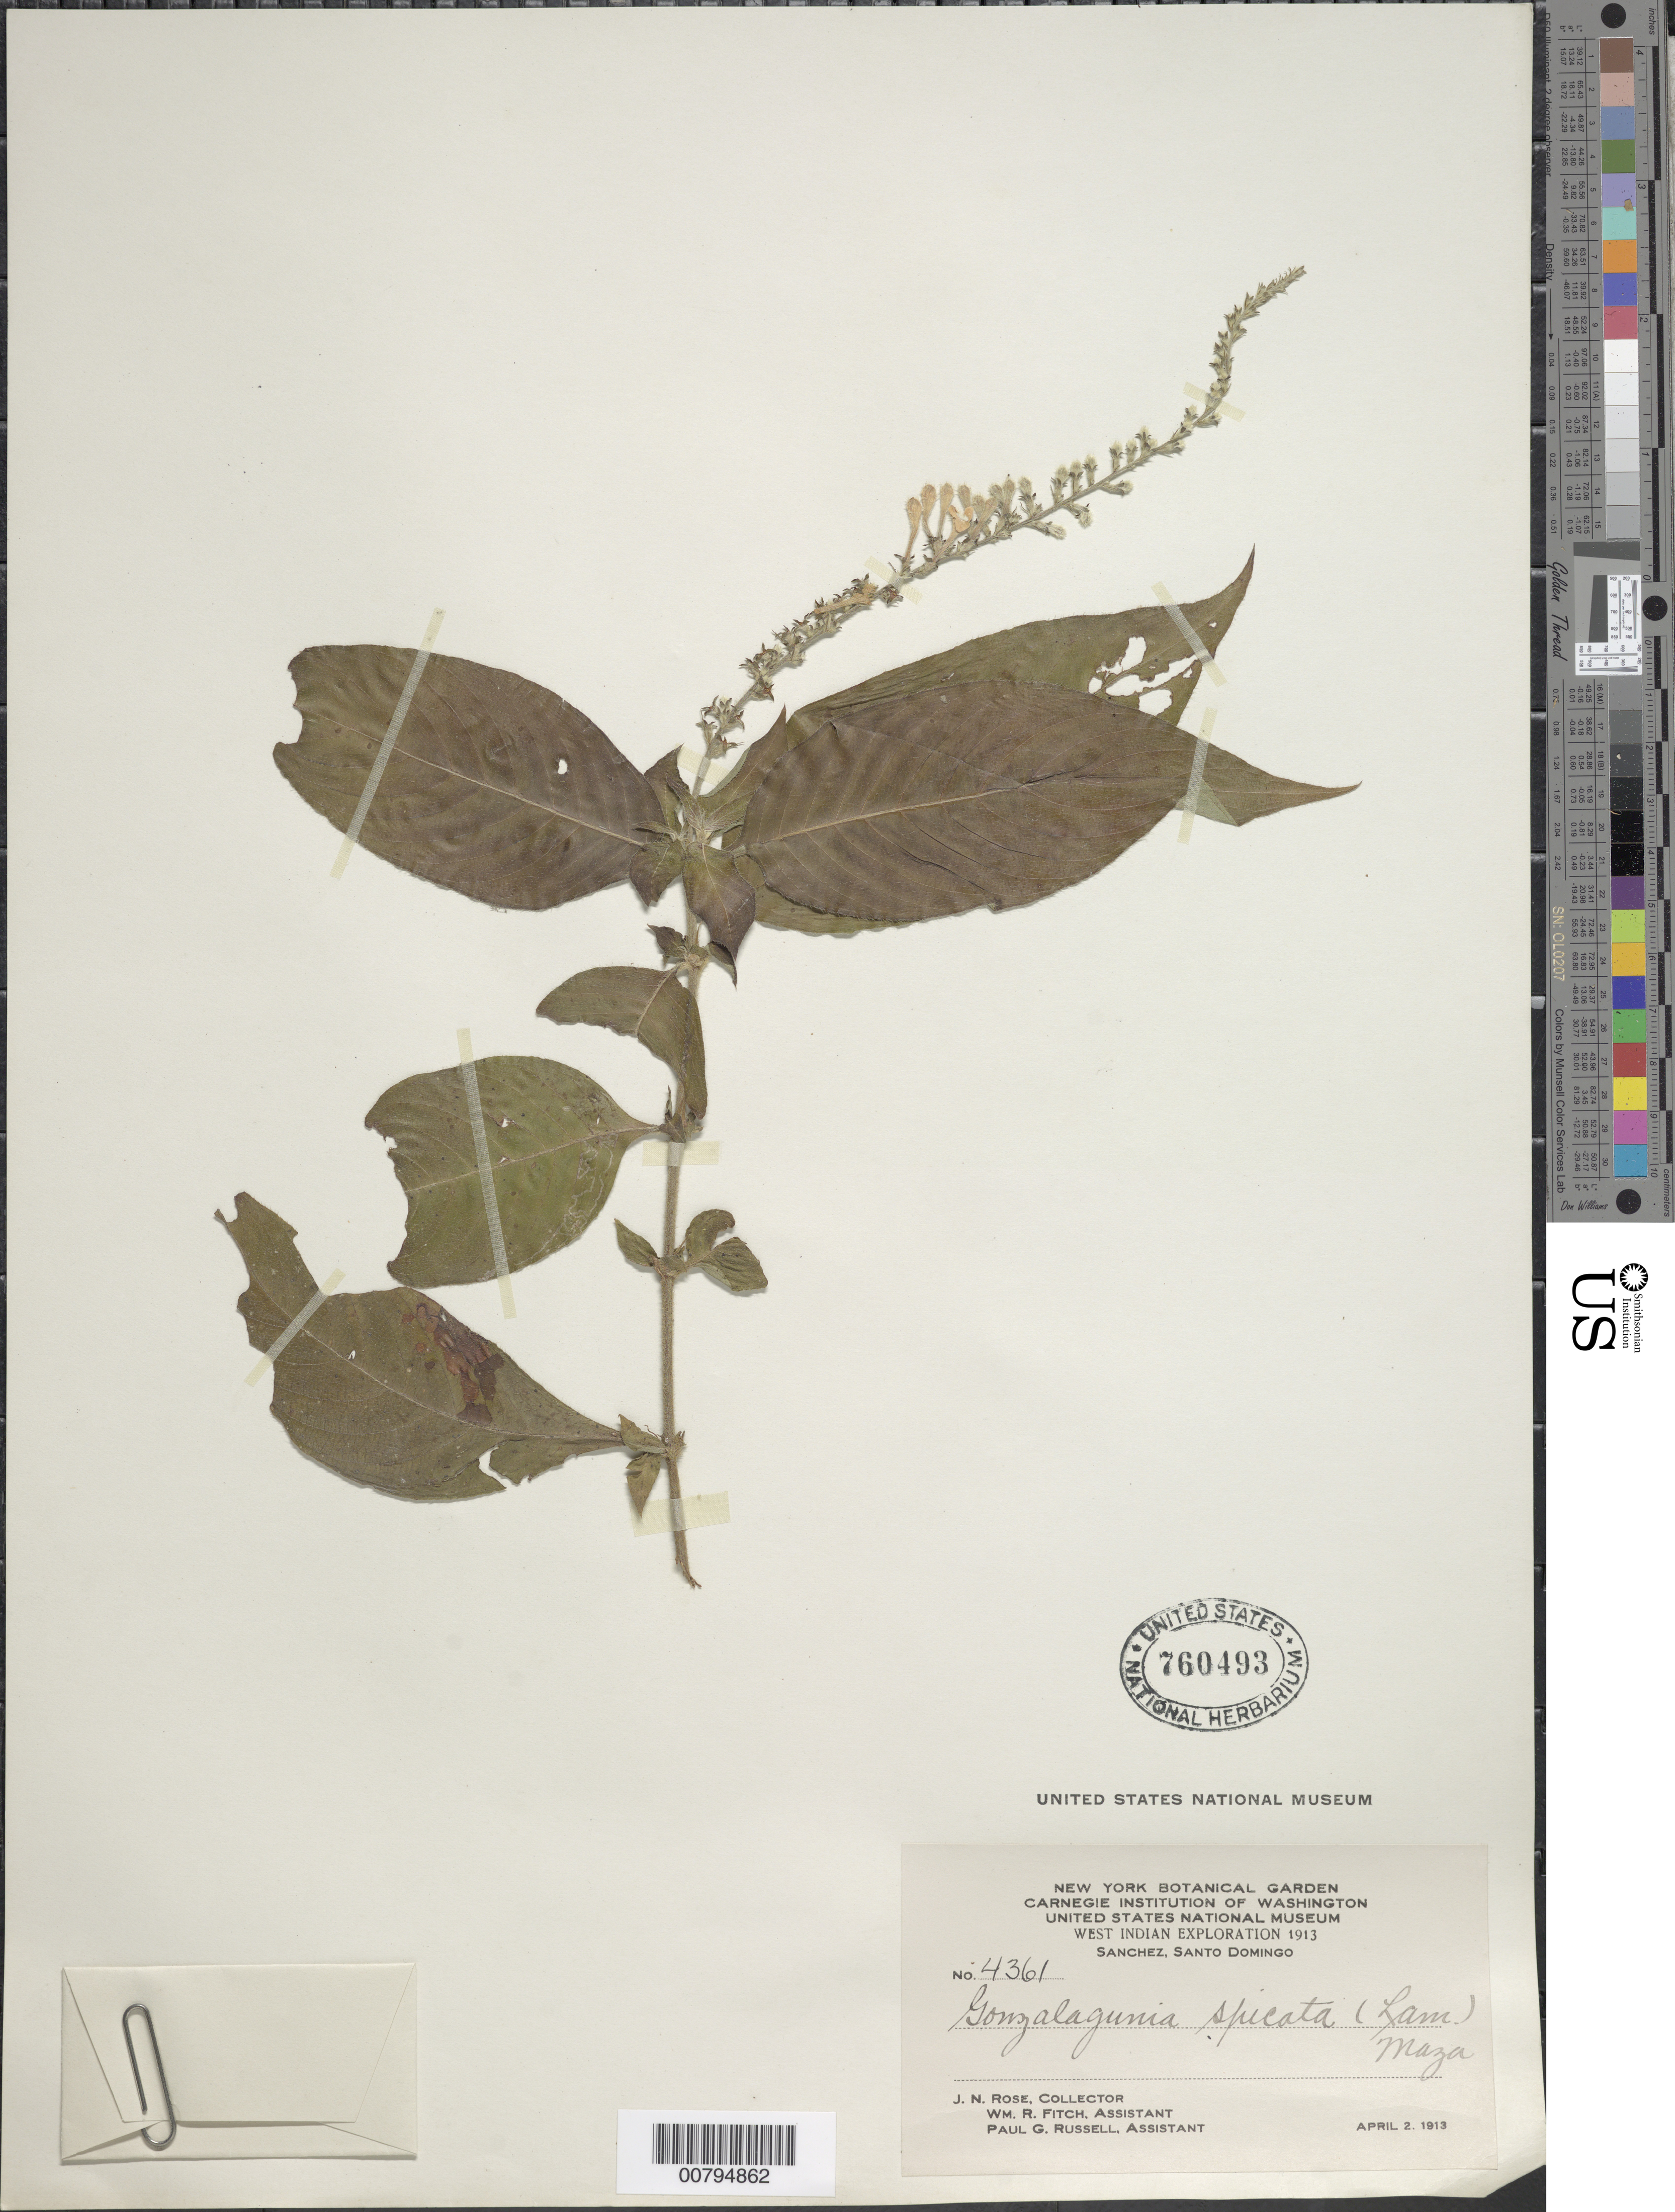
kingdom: Plantae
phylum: Tracheophyta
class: Magnoliopsida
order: Gentianales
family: Rubiaceae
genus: Gonzalagunia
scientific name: Gonzalagunia hirsuta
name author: Schum.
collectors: J. N. Rose, W. R. Fitch & P. G. Russell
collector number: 4361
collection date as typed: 02 Apr 1913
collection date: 1913-04-02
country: Dominican Republic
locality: Sanchez, Santo Domingo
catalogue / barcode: US 760493